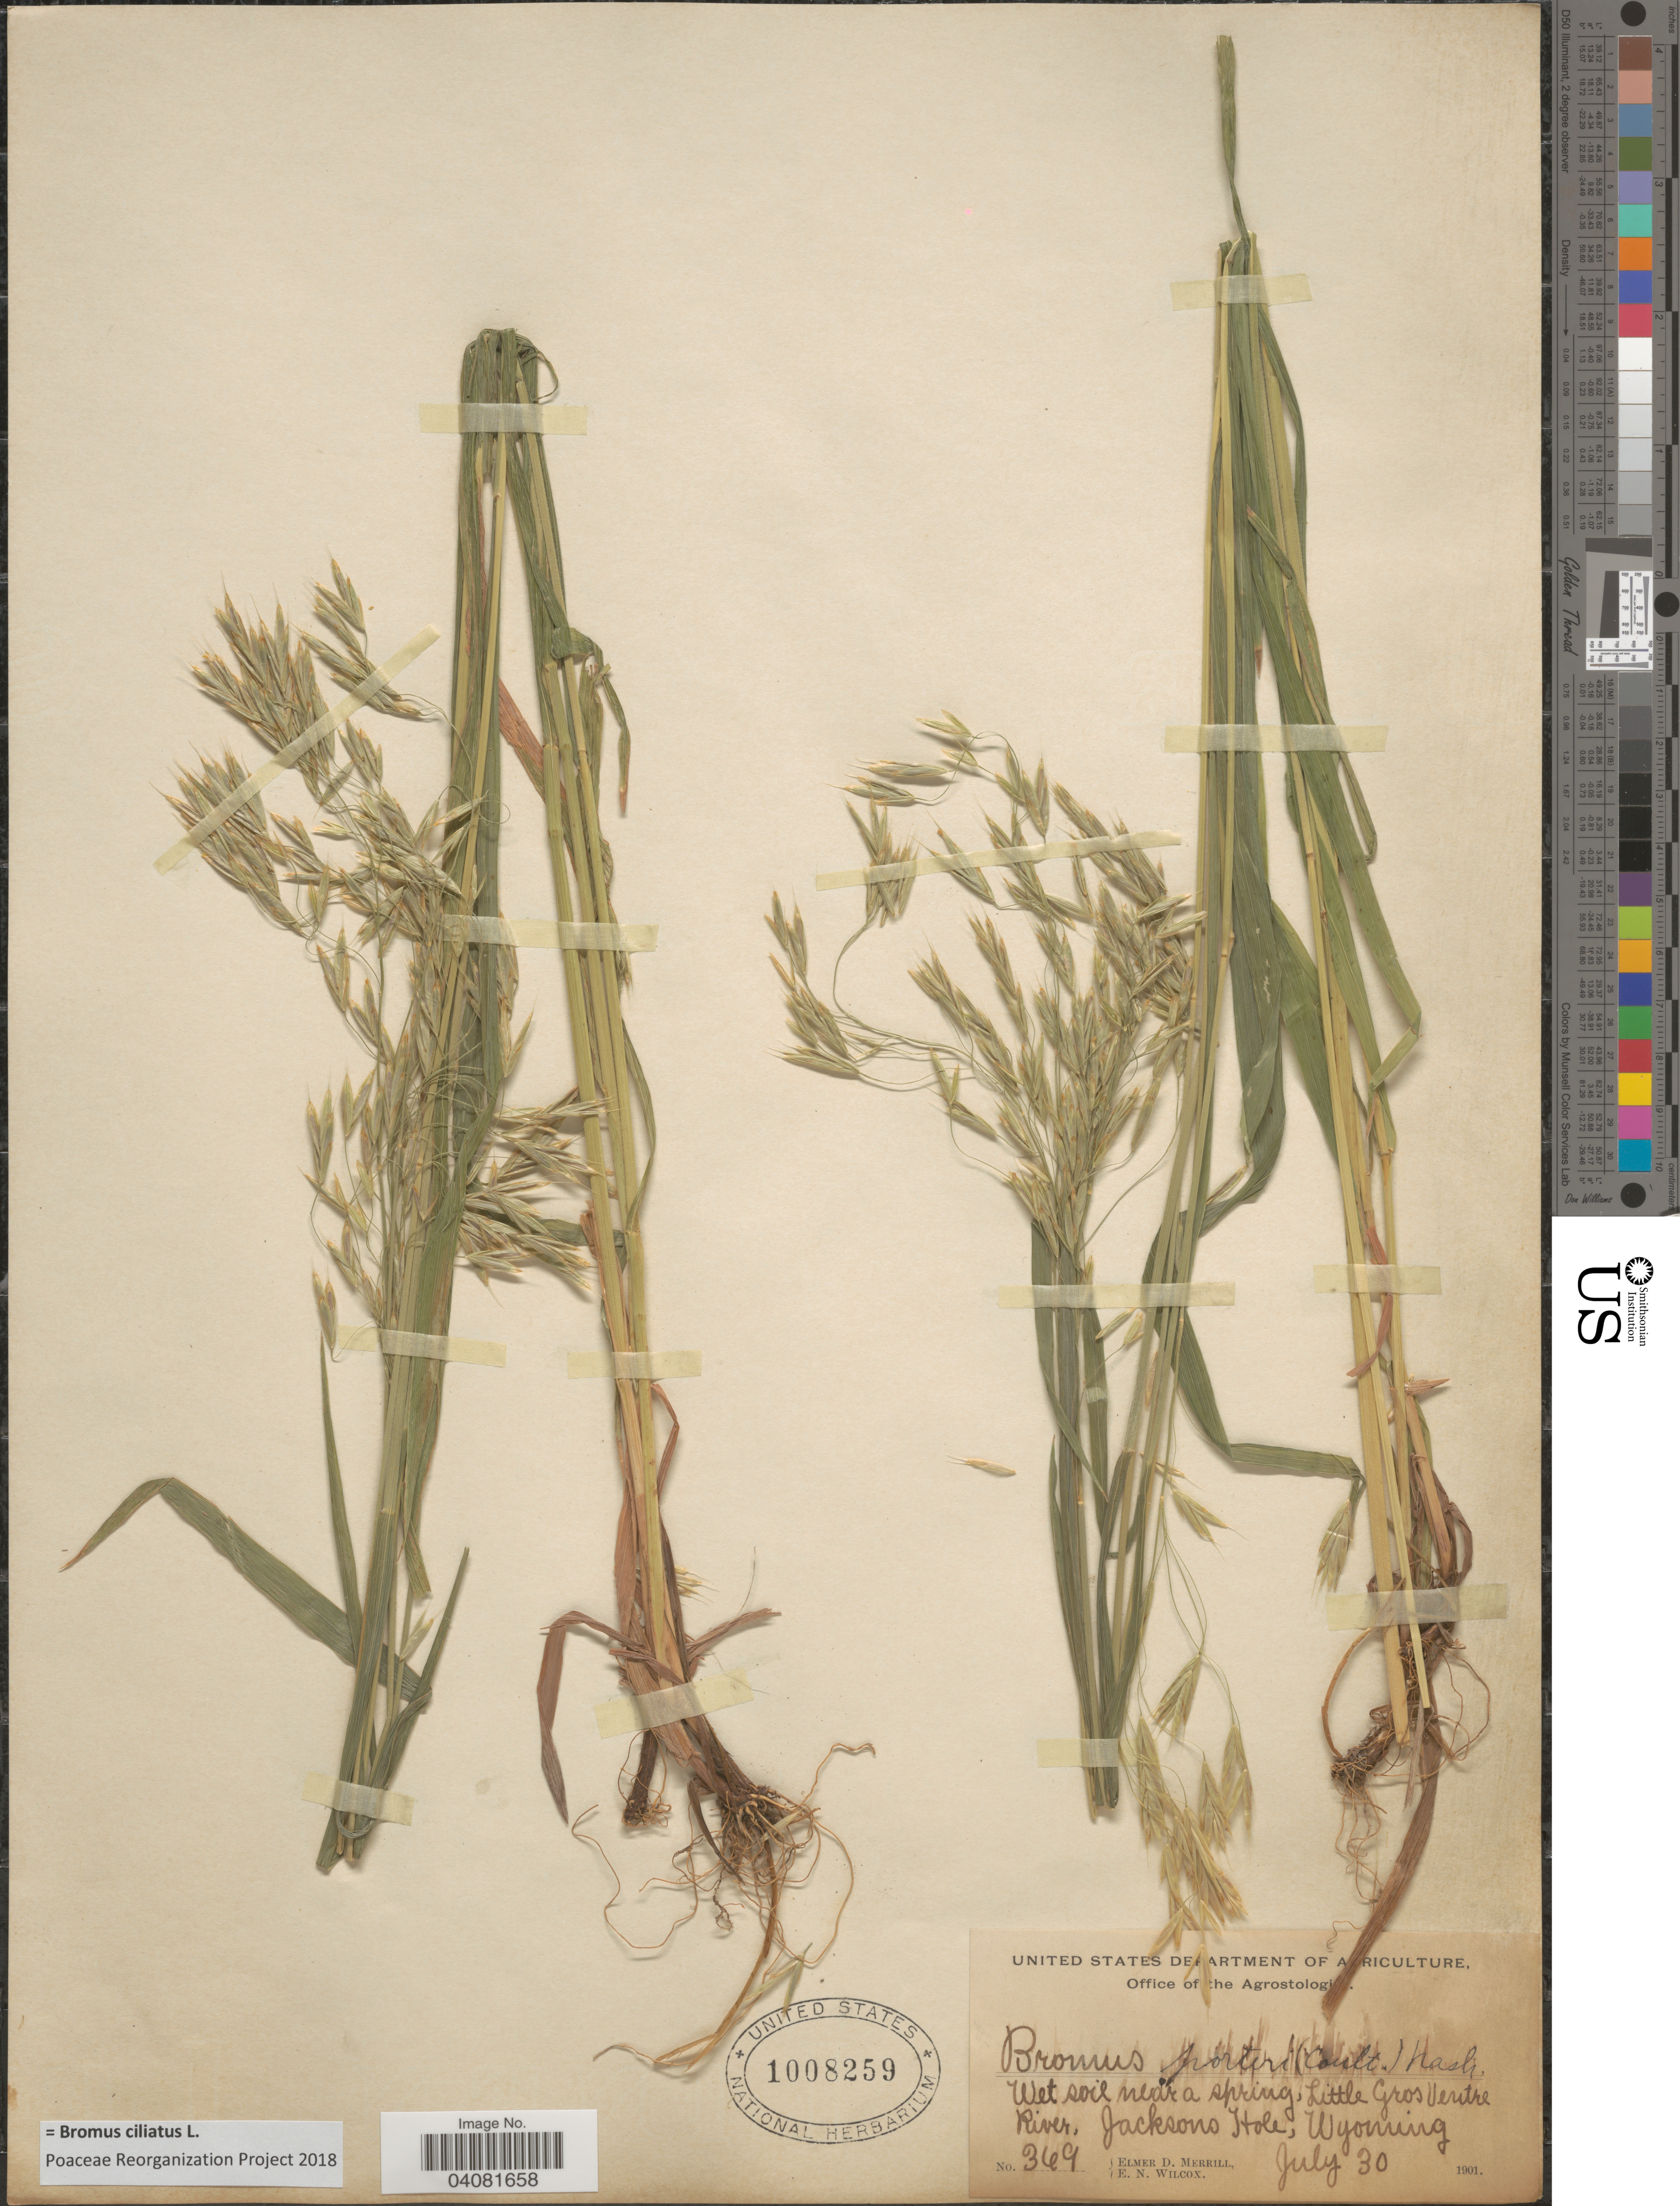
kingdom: Plantae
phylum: Tracheophyta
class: Liliopsida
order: Poales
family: Poaceae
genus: Bromus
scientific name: Bromus ciliatus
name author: L.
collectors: E. D. Merrill & E. Wilcox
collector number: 369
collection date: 1901-07-30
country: United States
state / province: Wyoming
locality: Wet soil near a spring, Little Gros Ventre River, Jacksons Hole.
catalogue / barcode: US 1008259